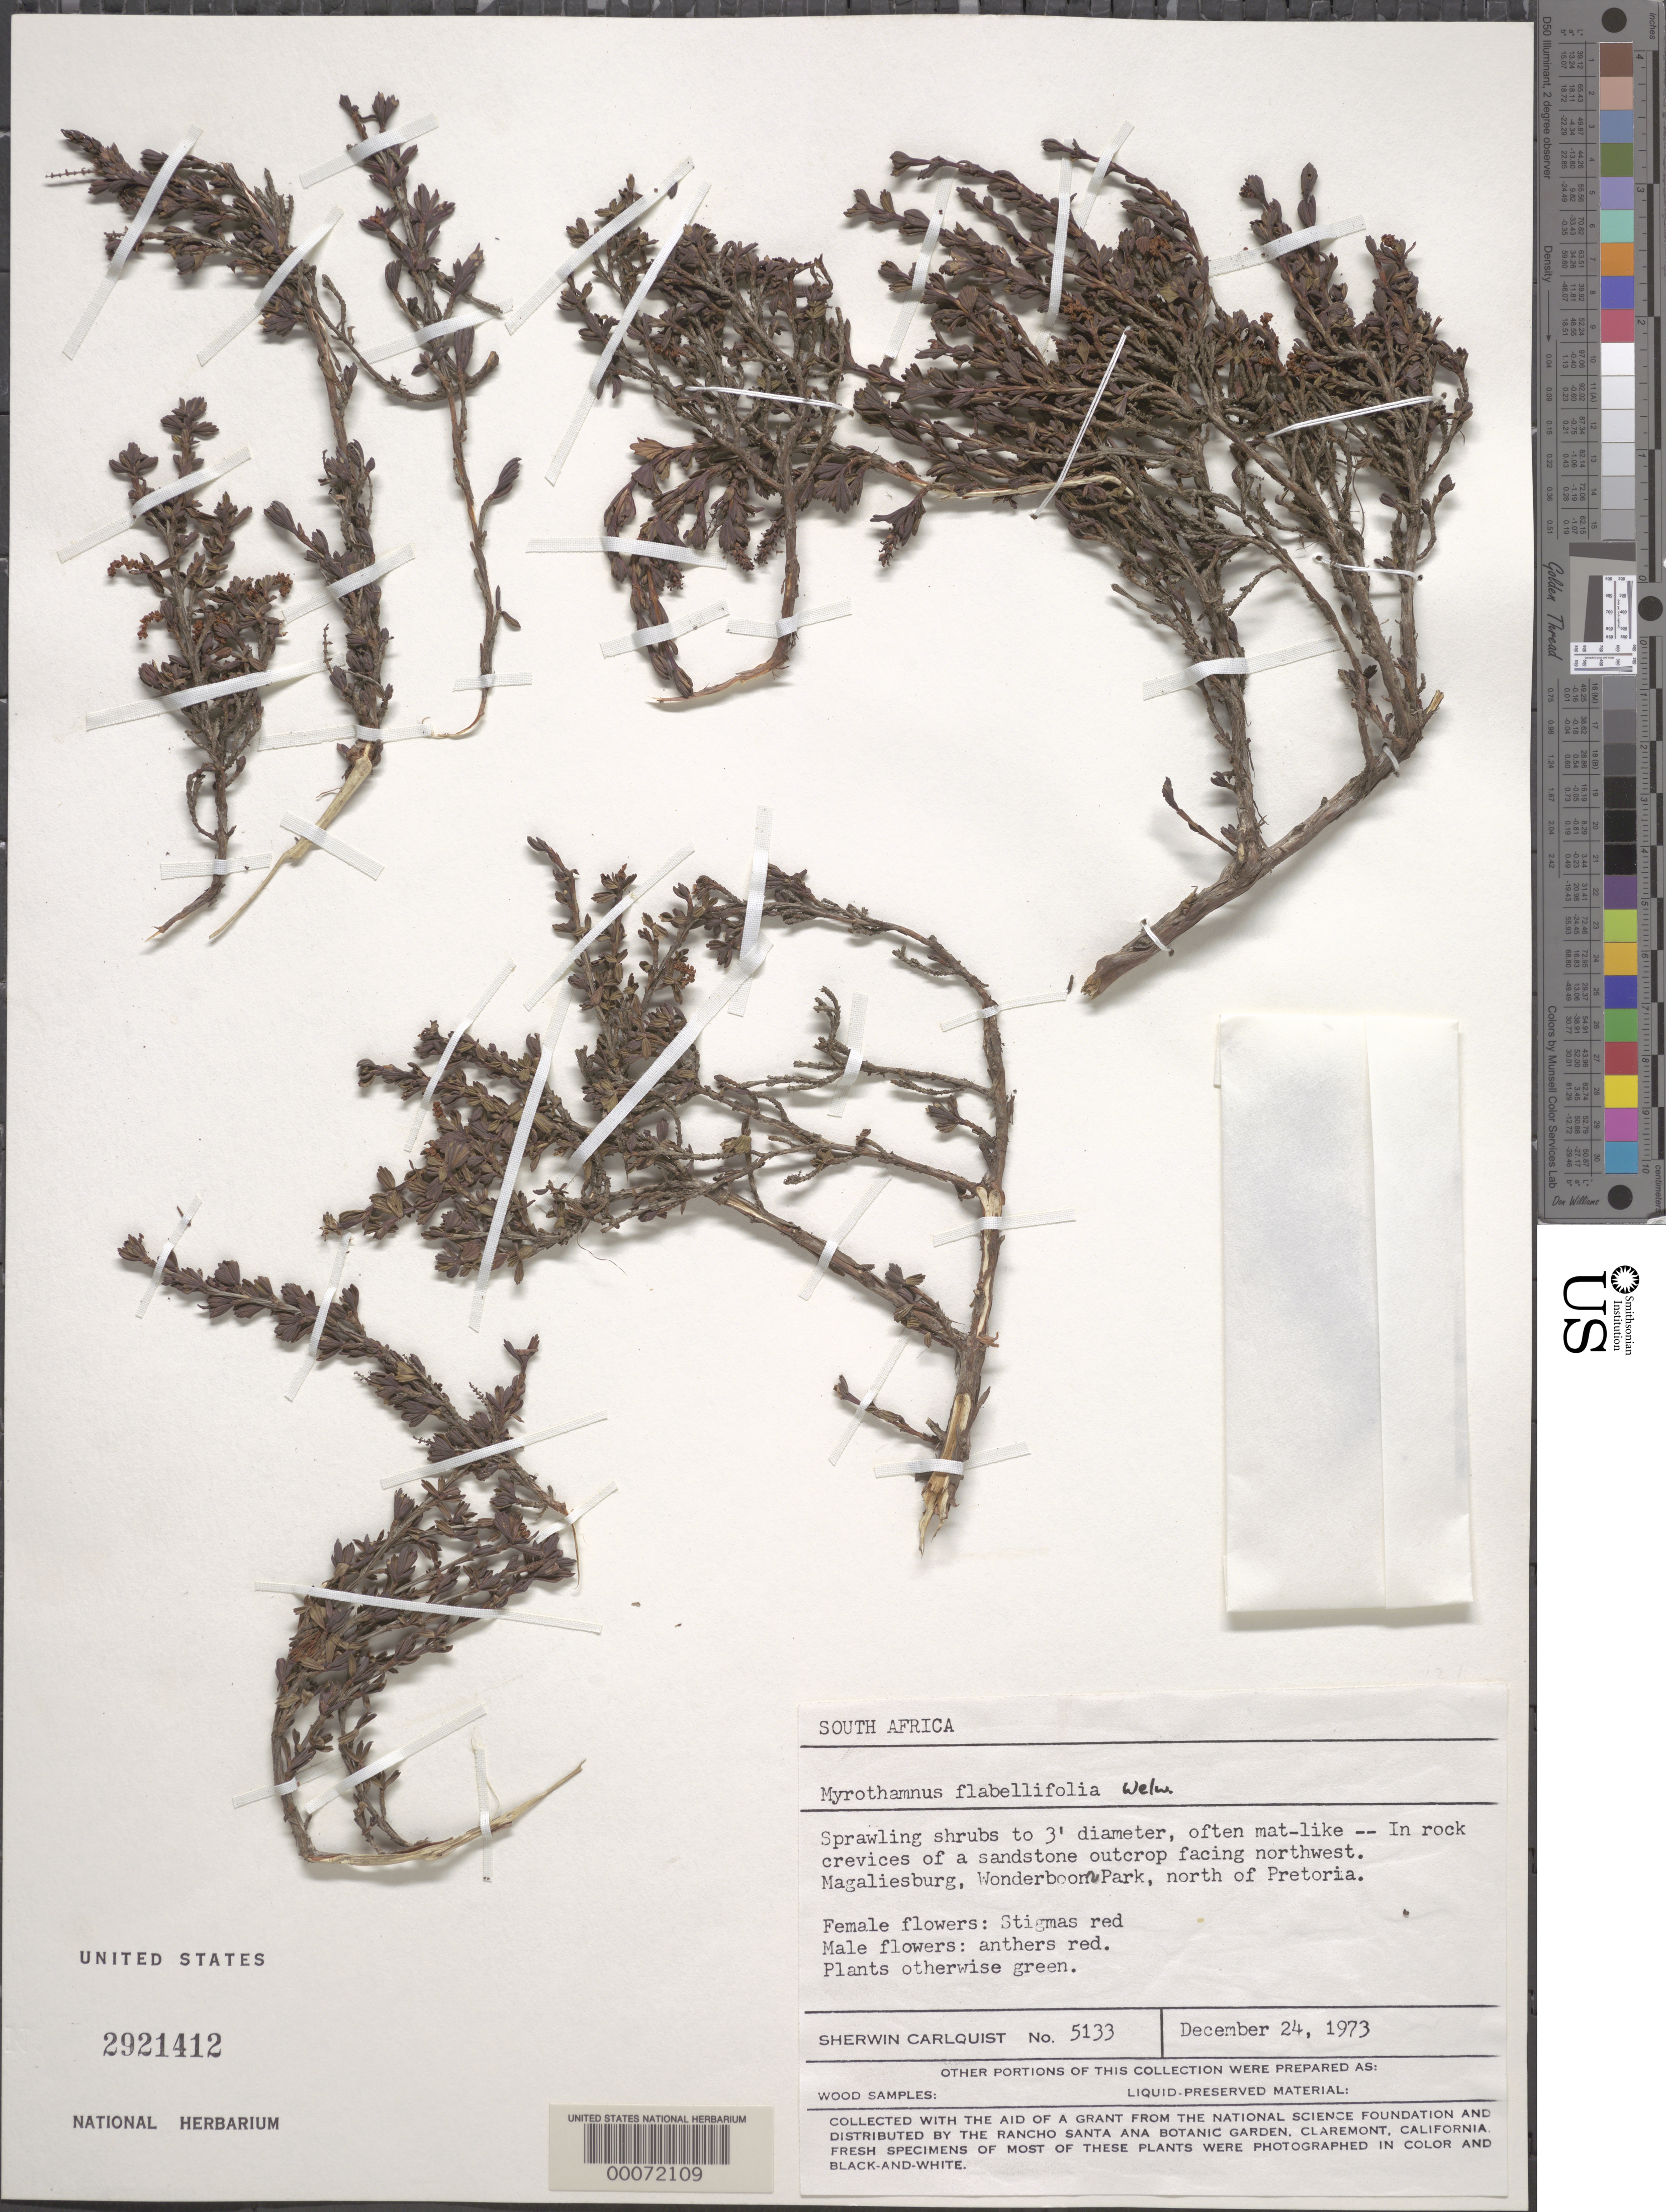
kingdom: Plantae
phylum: Tracheophyta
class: Magnoliopsida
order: Gunnerales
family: Myrothamnaceae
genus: Myrothamnus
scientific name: Myrothamnus flabellifolius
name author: Welw.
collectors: S. Carlquist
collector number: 5133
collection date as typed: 24 Dec 1973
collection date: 1973-12-24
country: South Africa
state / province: Gauteng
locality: Magaliesburg, wonderboom park, n of pretoria. Transvaal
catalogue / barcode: US 2921412